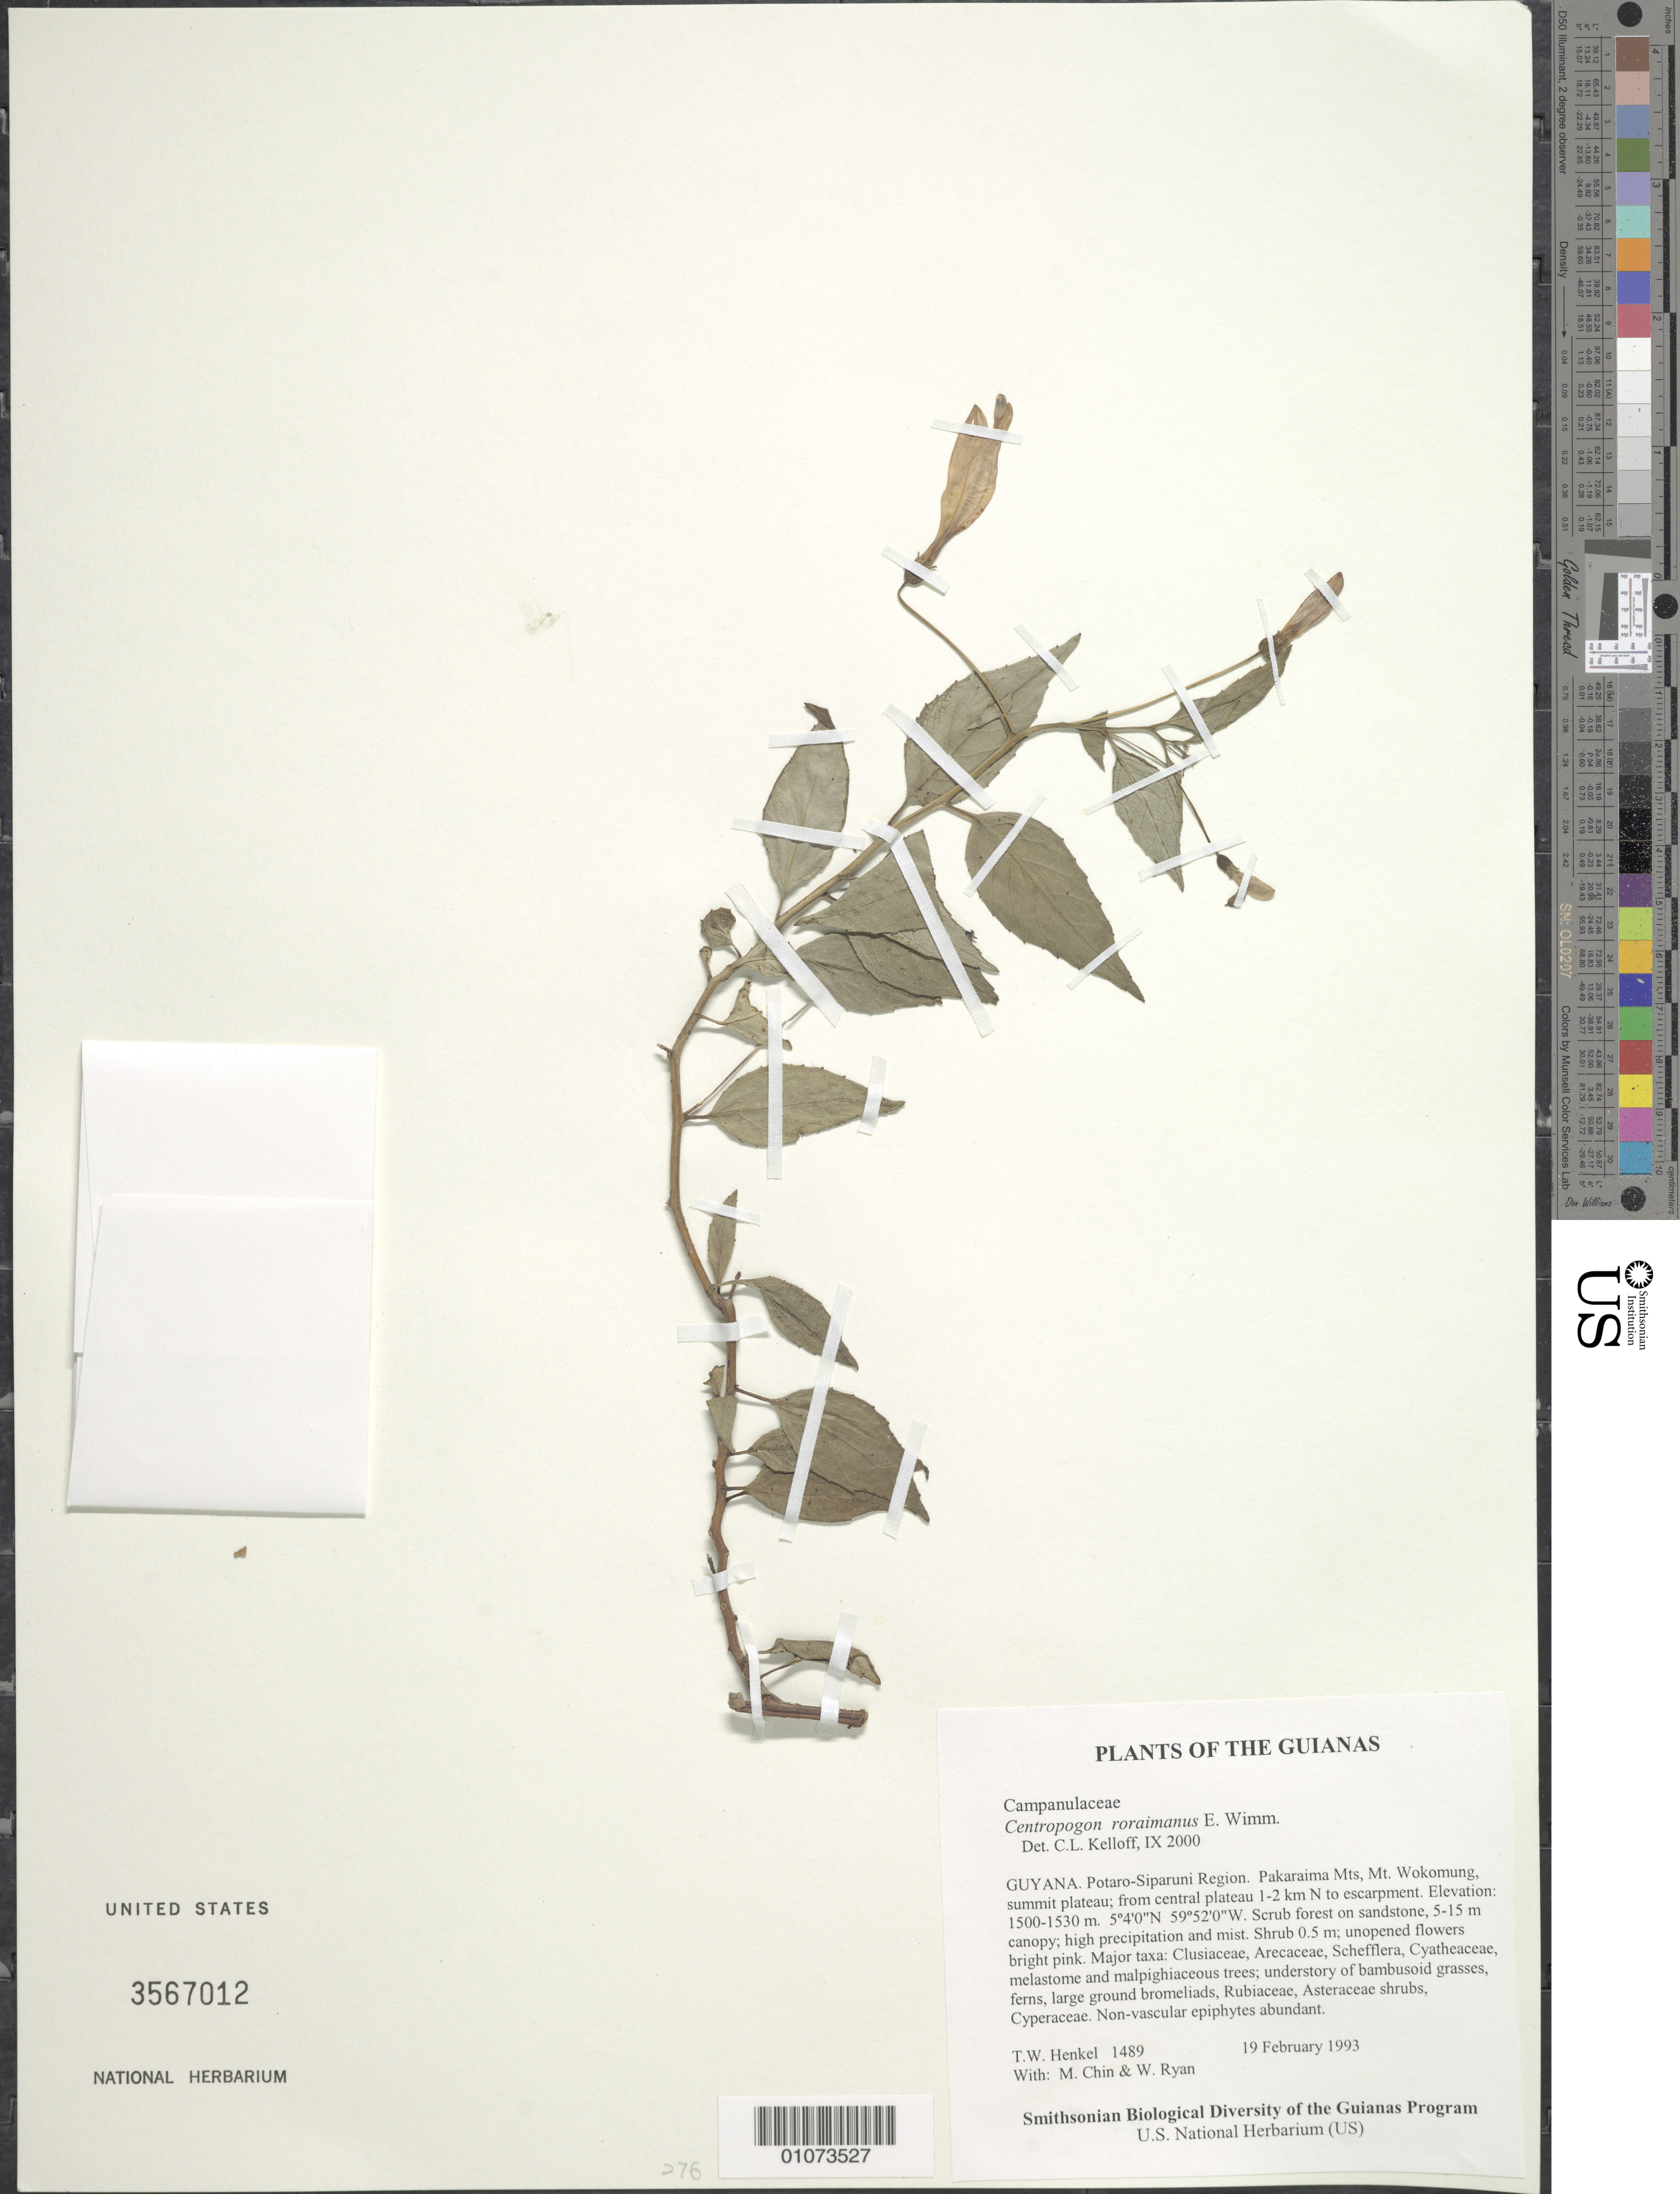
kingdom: Plantae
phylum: Tracheophyta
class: Magnoliopsida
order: Asterales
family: Campanulaceae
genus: Centropogon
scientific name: Centropogon roraimanus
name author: E. Wimm.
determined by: Kelloff, Carol L., (US), Smithsonian Institution - National Museum of Natural History (UNITED STATES)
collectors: T. Henkel, M. Chin & W. Ryan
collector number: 1489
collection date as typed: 19 February 1993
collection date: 1993-02-19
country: Guyana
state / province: Potaro-Siparuni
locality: Pakaraima Mts, Mt. Wokomung, summit plateau; from central plateau 1-2 km N to escarpment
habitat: Scrub forest on sandstone, 5-15 m canopy; high precipitation and mist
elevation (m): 1500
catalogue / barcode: US 3567012